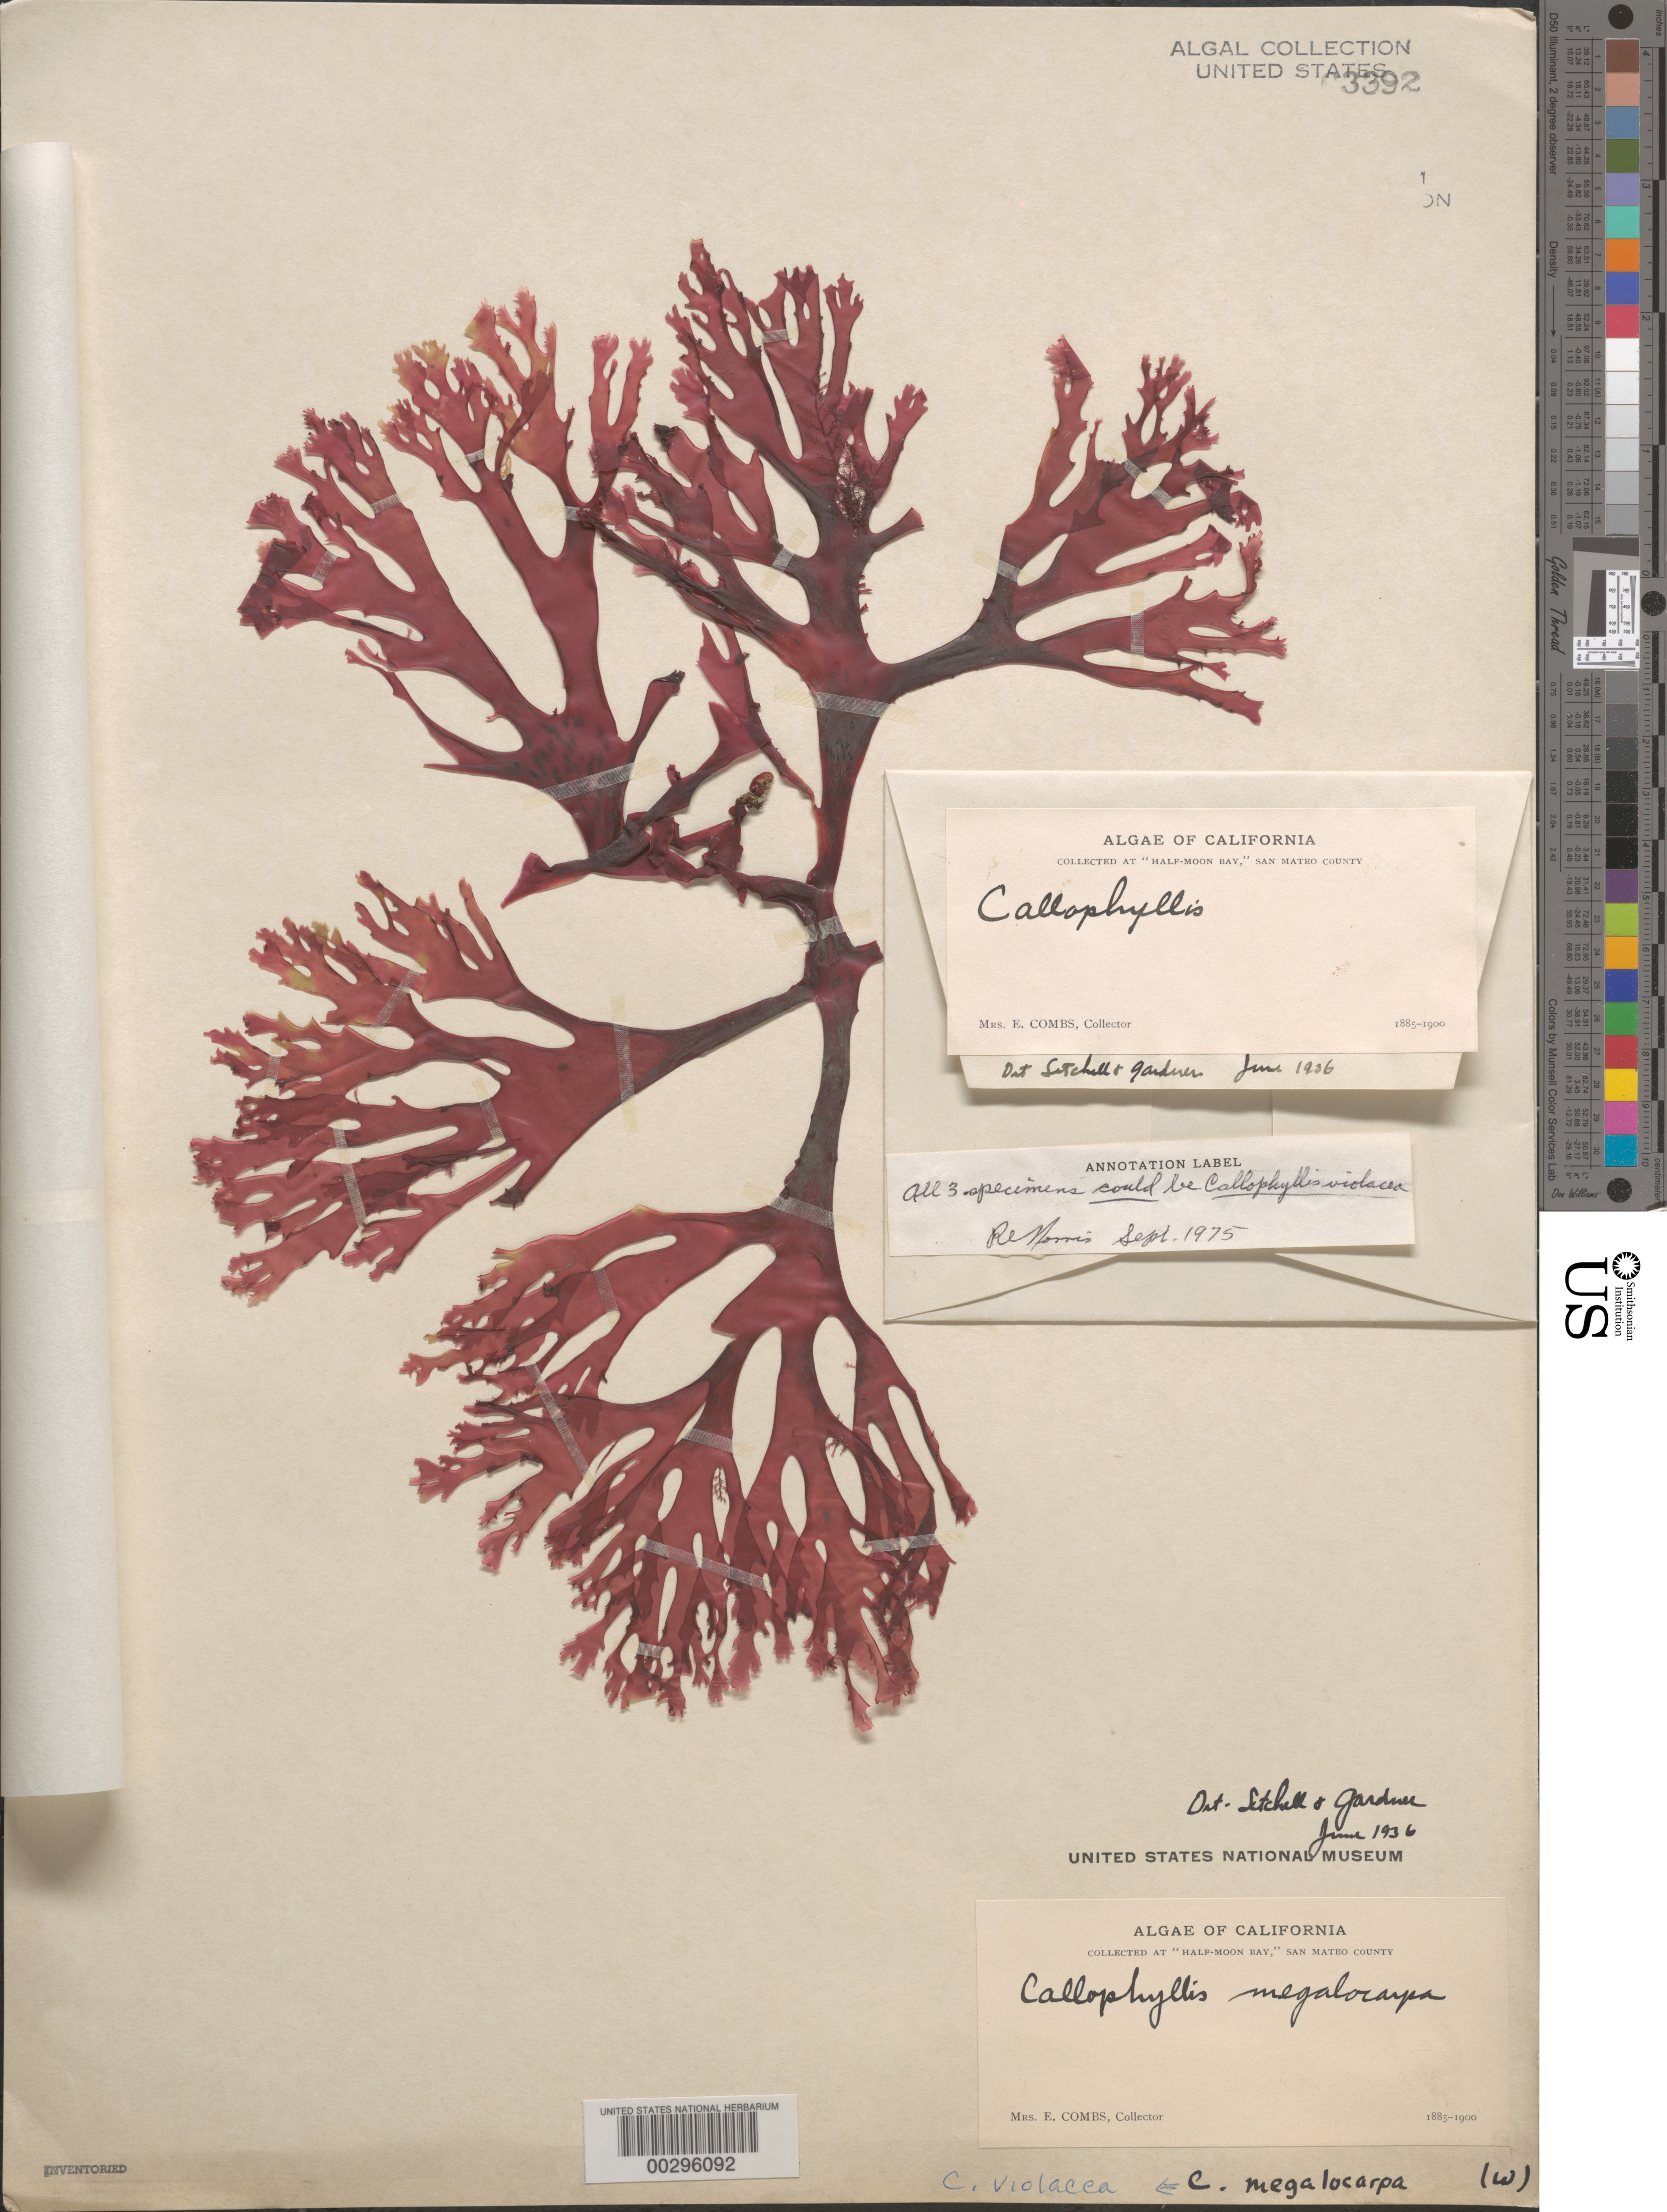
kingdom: Plantae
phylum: Rhodophyta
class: Florideophyceae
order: Gigartinales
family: Kallymeniaceae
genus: Callophyllis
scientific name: Callophyllis violacea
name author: J. Agardh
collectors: Mrs. E. Combs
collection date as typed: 1885 to -- --- 1900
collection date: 1885/1900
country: United States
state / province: California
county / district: San Mateo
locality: Half Moon Bay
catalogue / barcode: US 3392